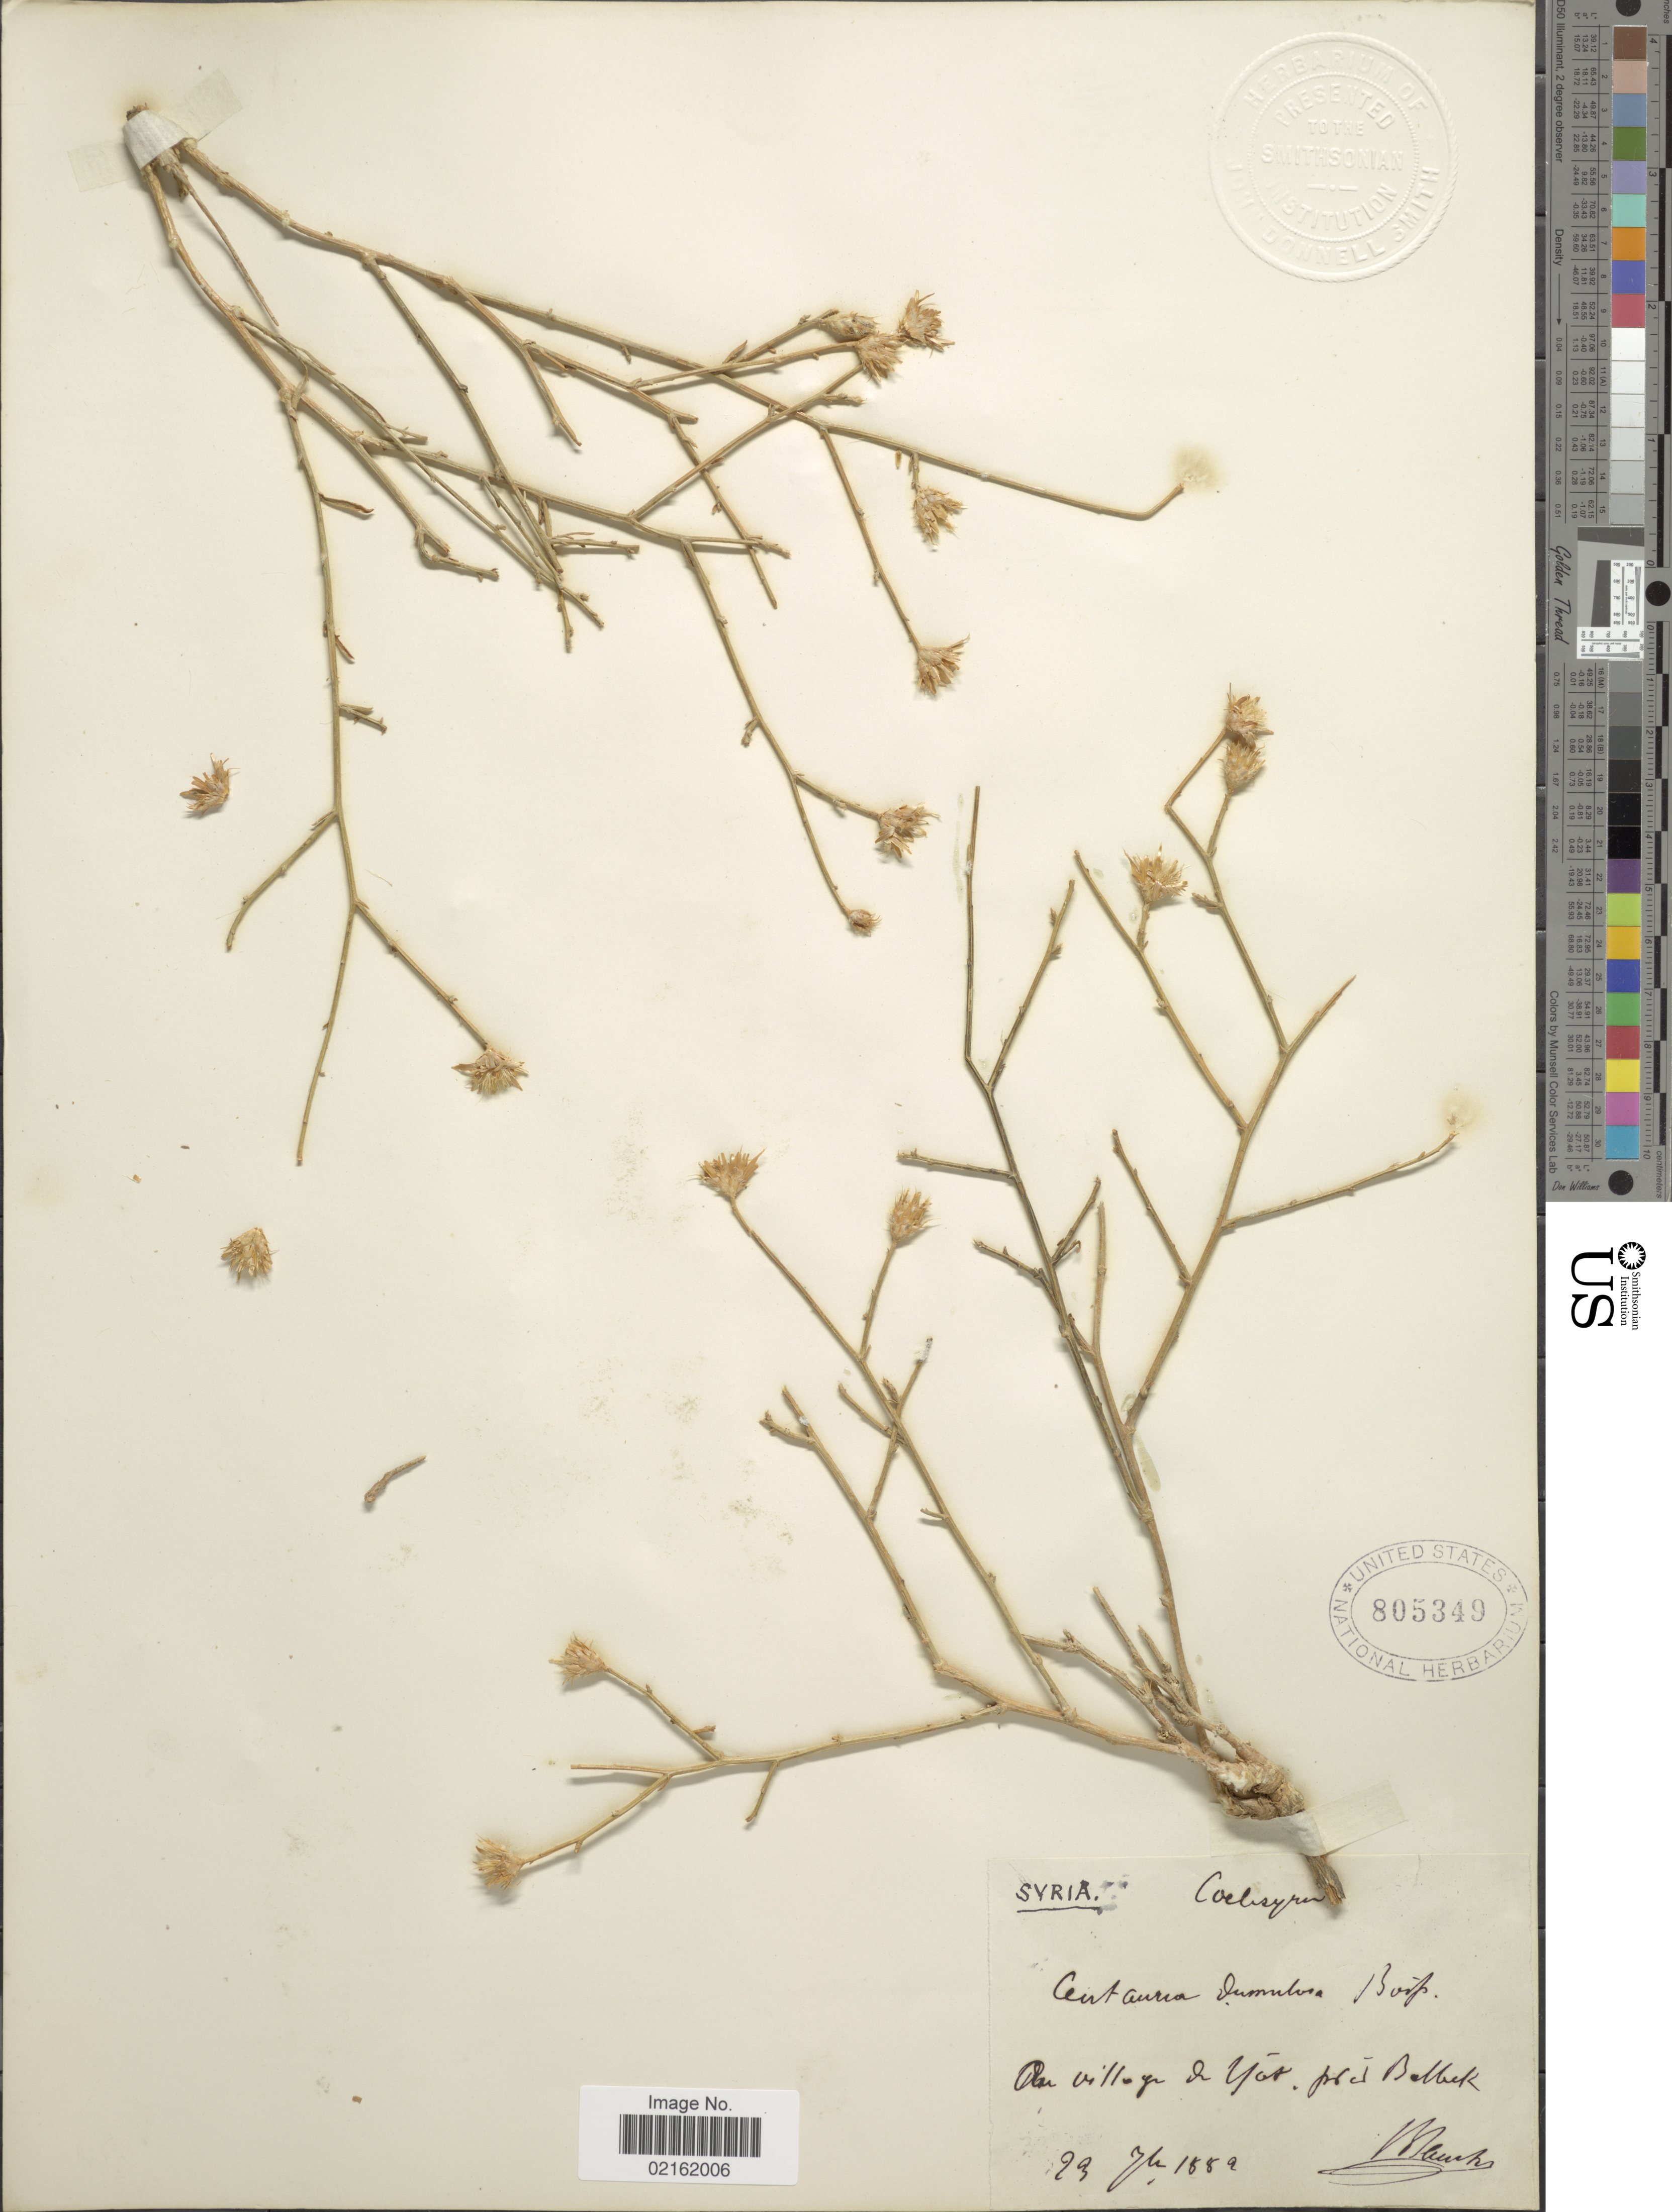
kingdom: Plantae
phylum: Tracheophyta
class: Magnoliopsida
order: Asterales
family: Asteraceae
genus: Centaurea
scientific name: Centaurea dumulosa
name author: Boiss.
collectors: I. Blanche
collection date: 1859-05-23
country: Syria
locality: Ou village on Yot pres Balbek [interpreted]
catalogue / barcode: US 805349